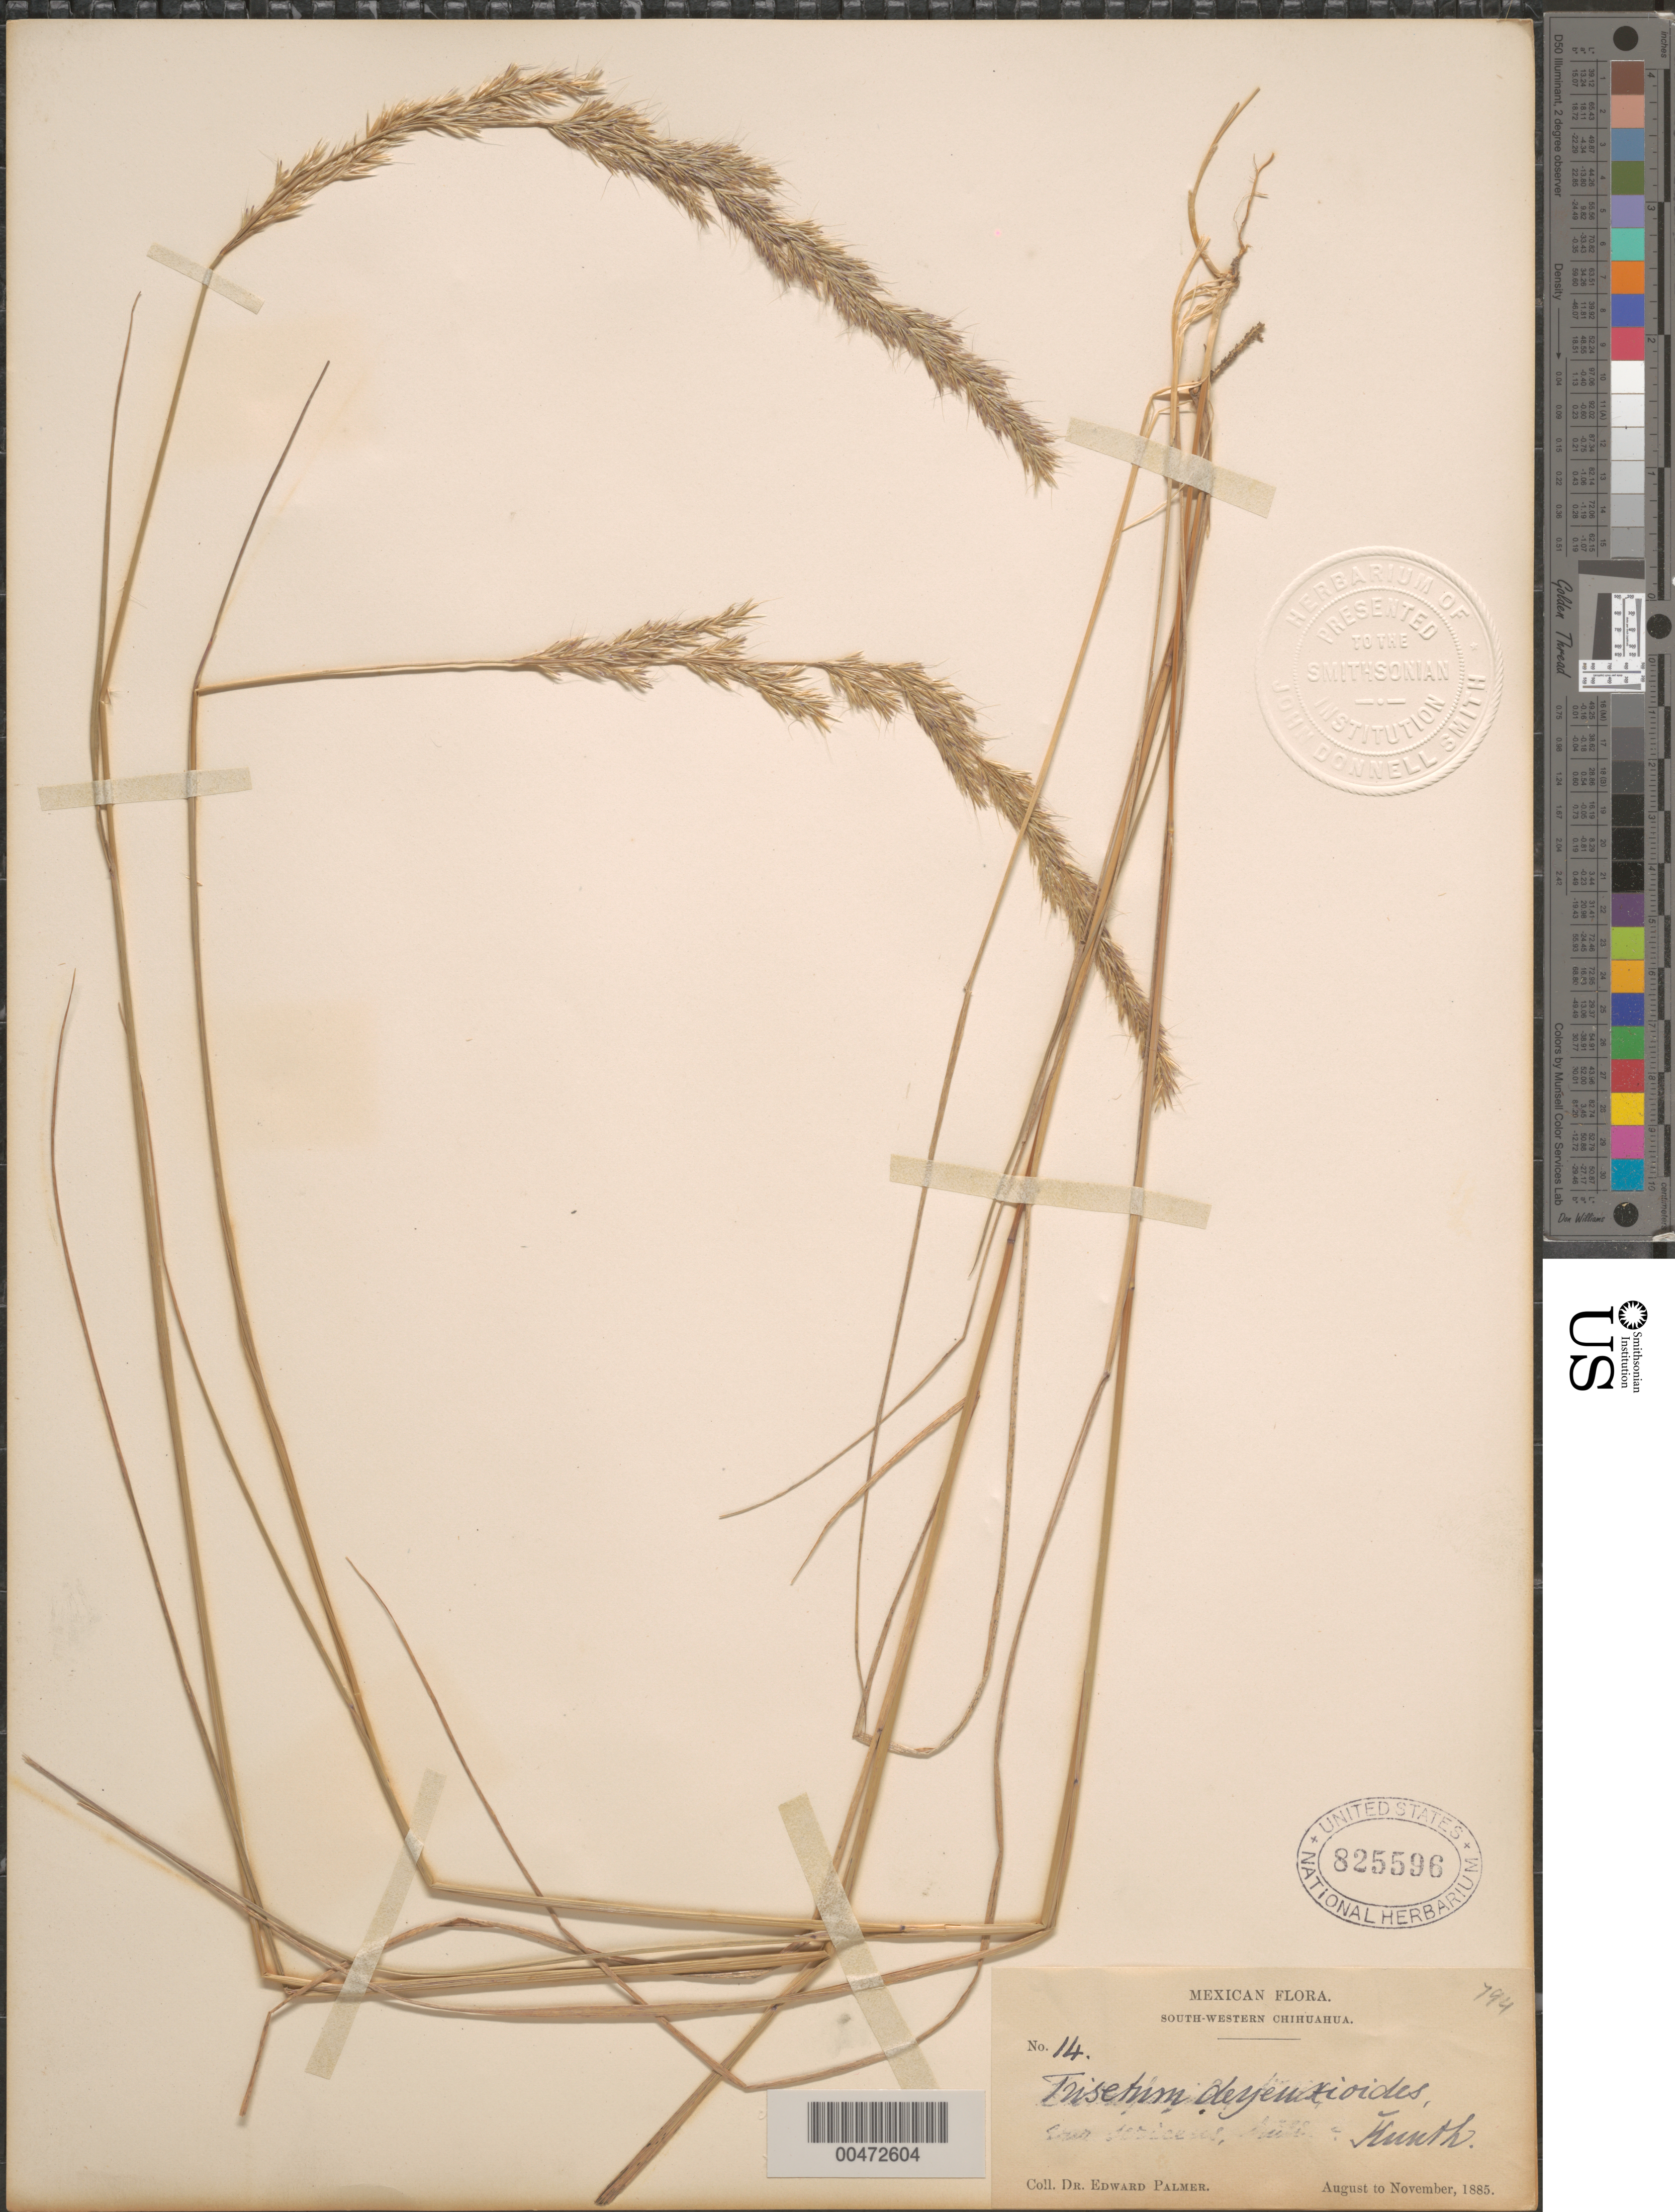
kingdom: Plantae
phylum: Tracheophyta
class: Liliopsida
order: Poales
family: Poaceae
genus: Trisetum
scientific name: Trisetum deyeuxioides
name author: (Kunth) Kunth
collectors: E. Palmer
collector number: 14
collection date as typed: Aug 1885 to Nov 1885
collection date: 1885-08/1885-11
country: Mexico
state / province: Chihuahua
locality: South-western Chihuahua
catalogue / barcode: US 825596